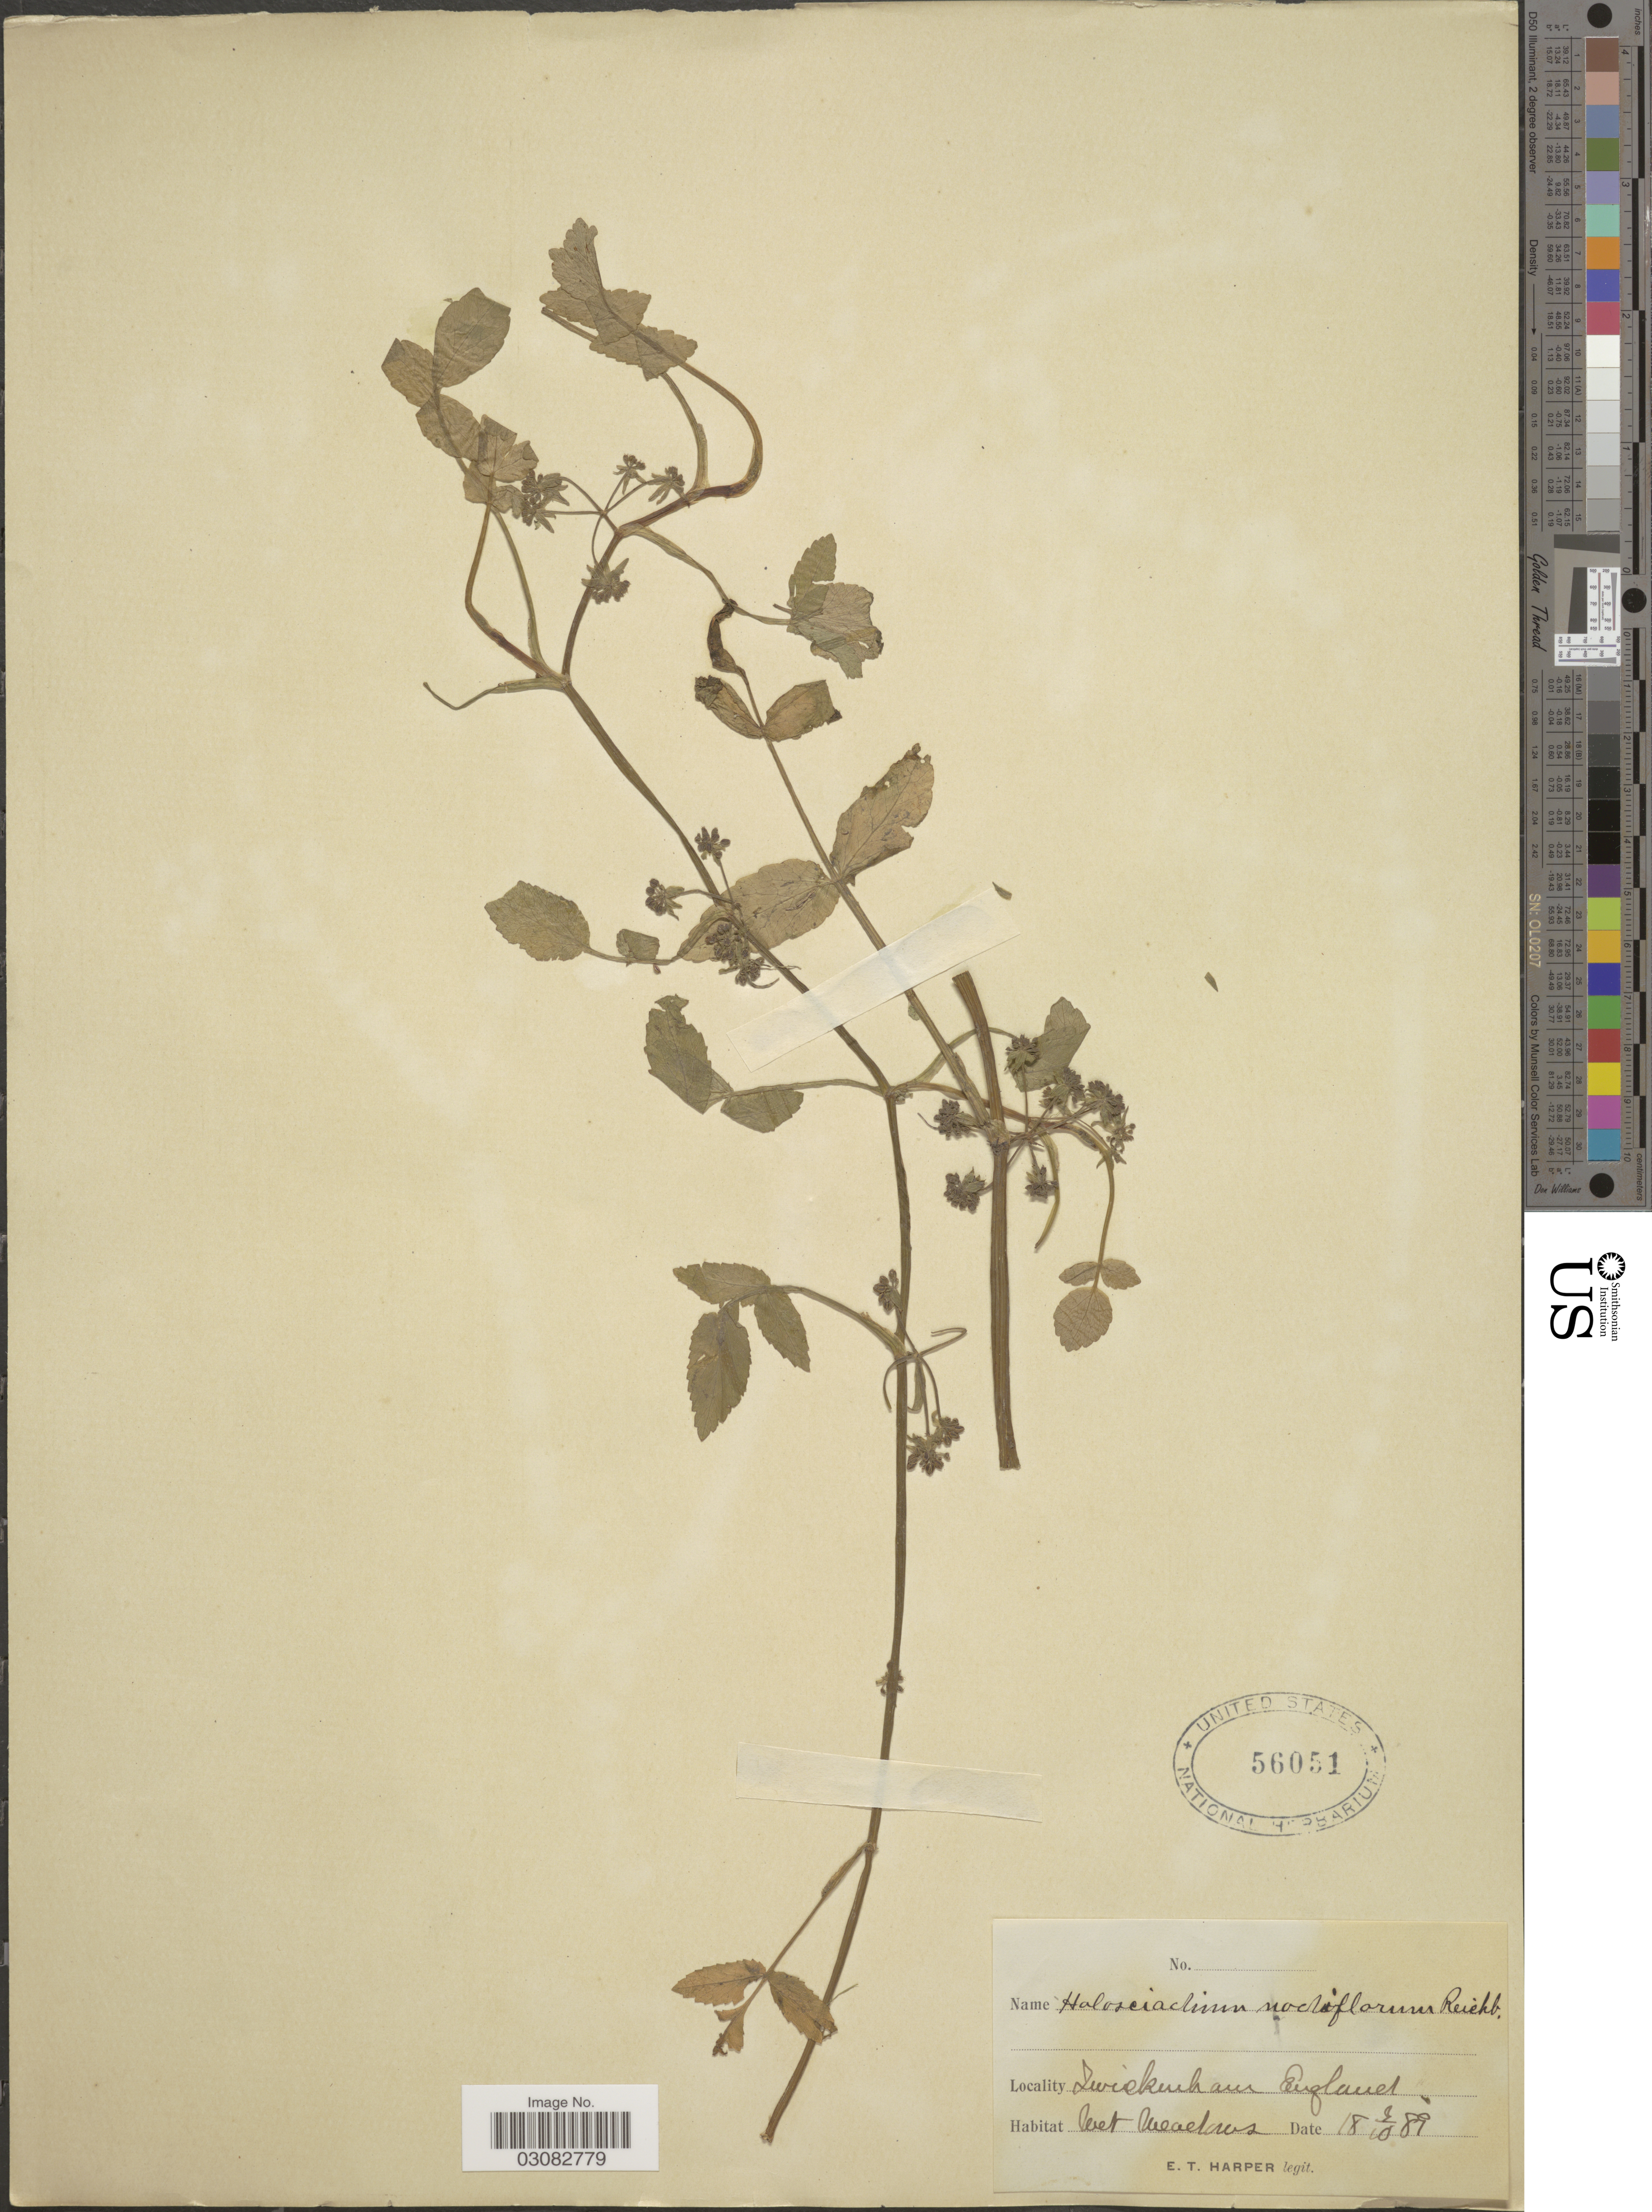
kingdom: Plantae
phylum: Tracheophyta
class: Magnoliopsida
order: Apiales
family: Apiaceae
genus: Apium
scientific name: Apium nodiflorum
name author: (L.) Lag.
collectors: E. T. Harper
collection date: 1889-10-03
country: United Kingdom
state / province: England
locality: Twickenham.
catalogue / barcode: US 56051